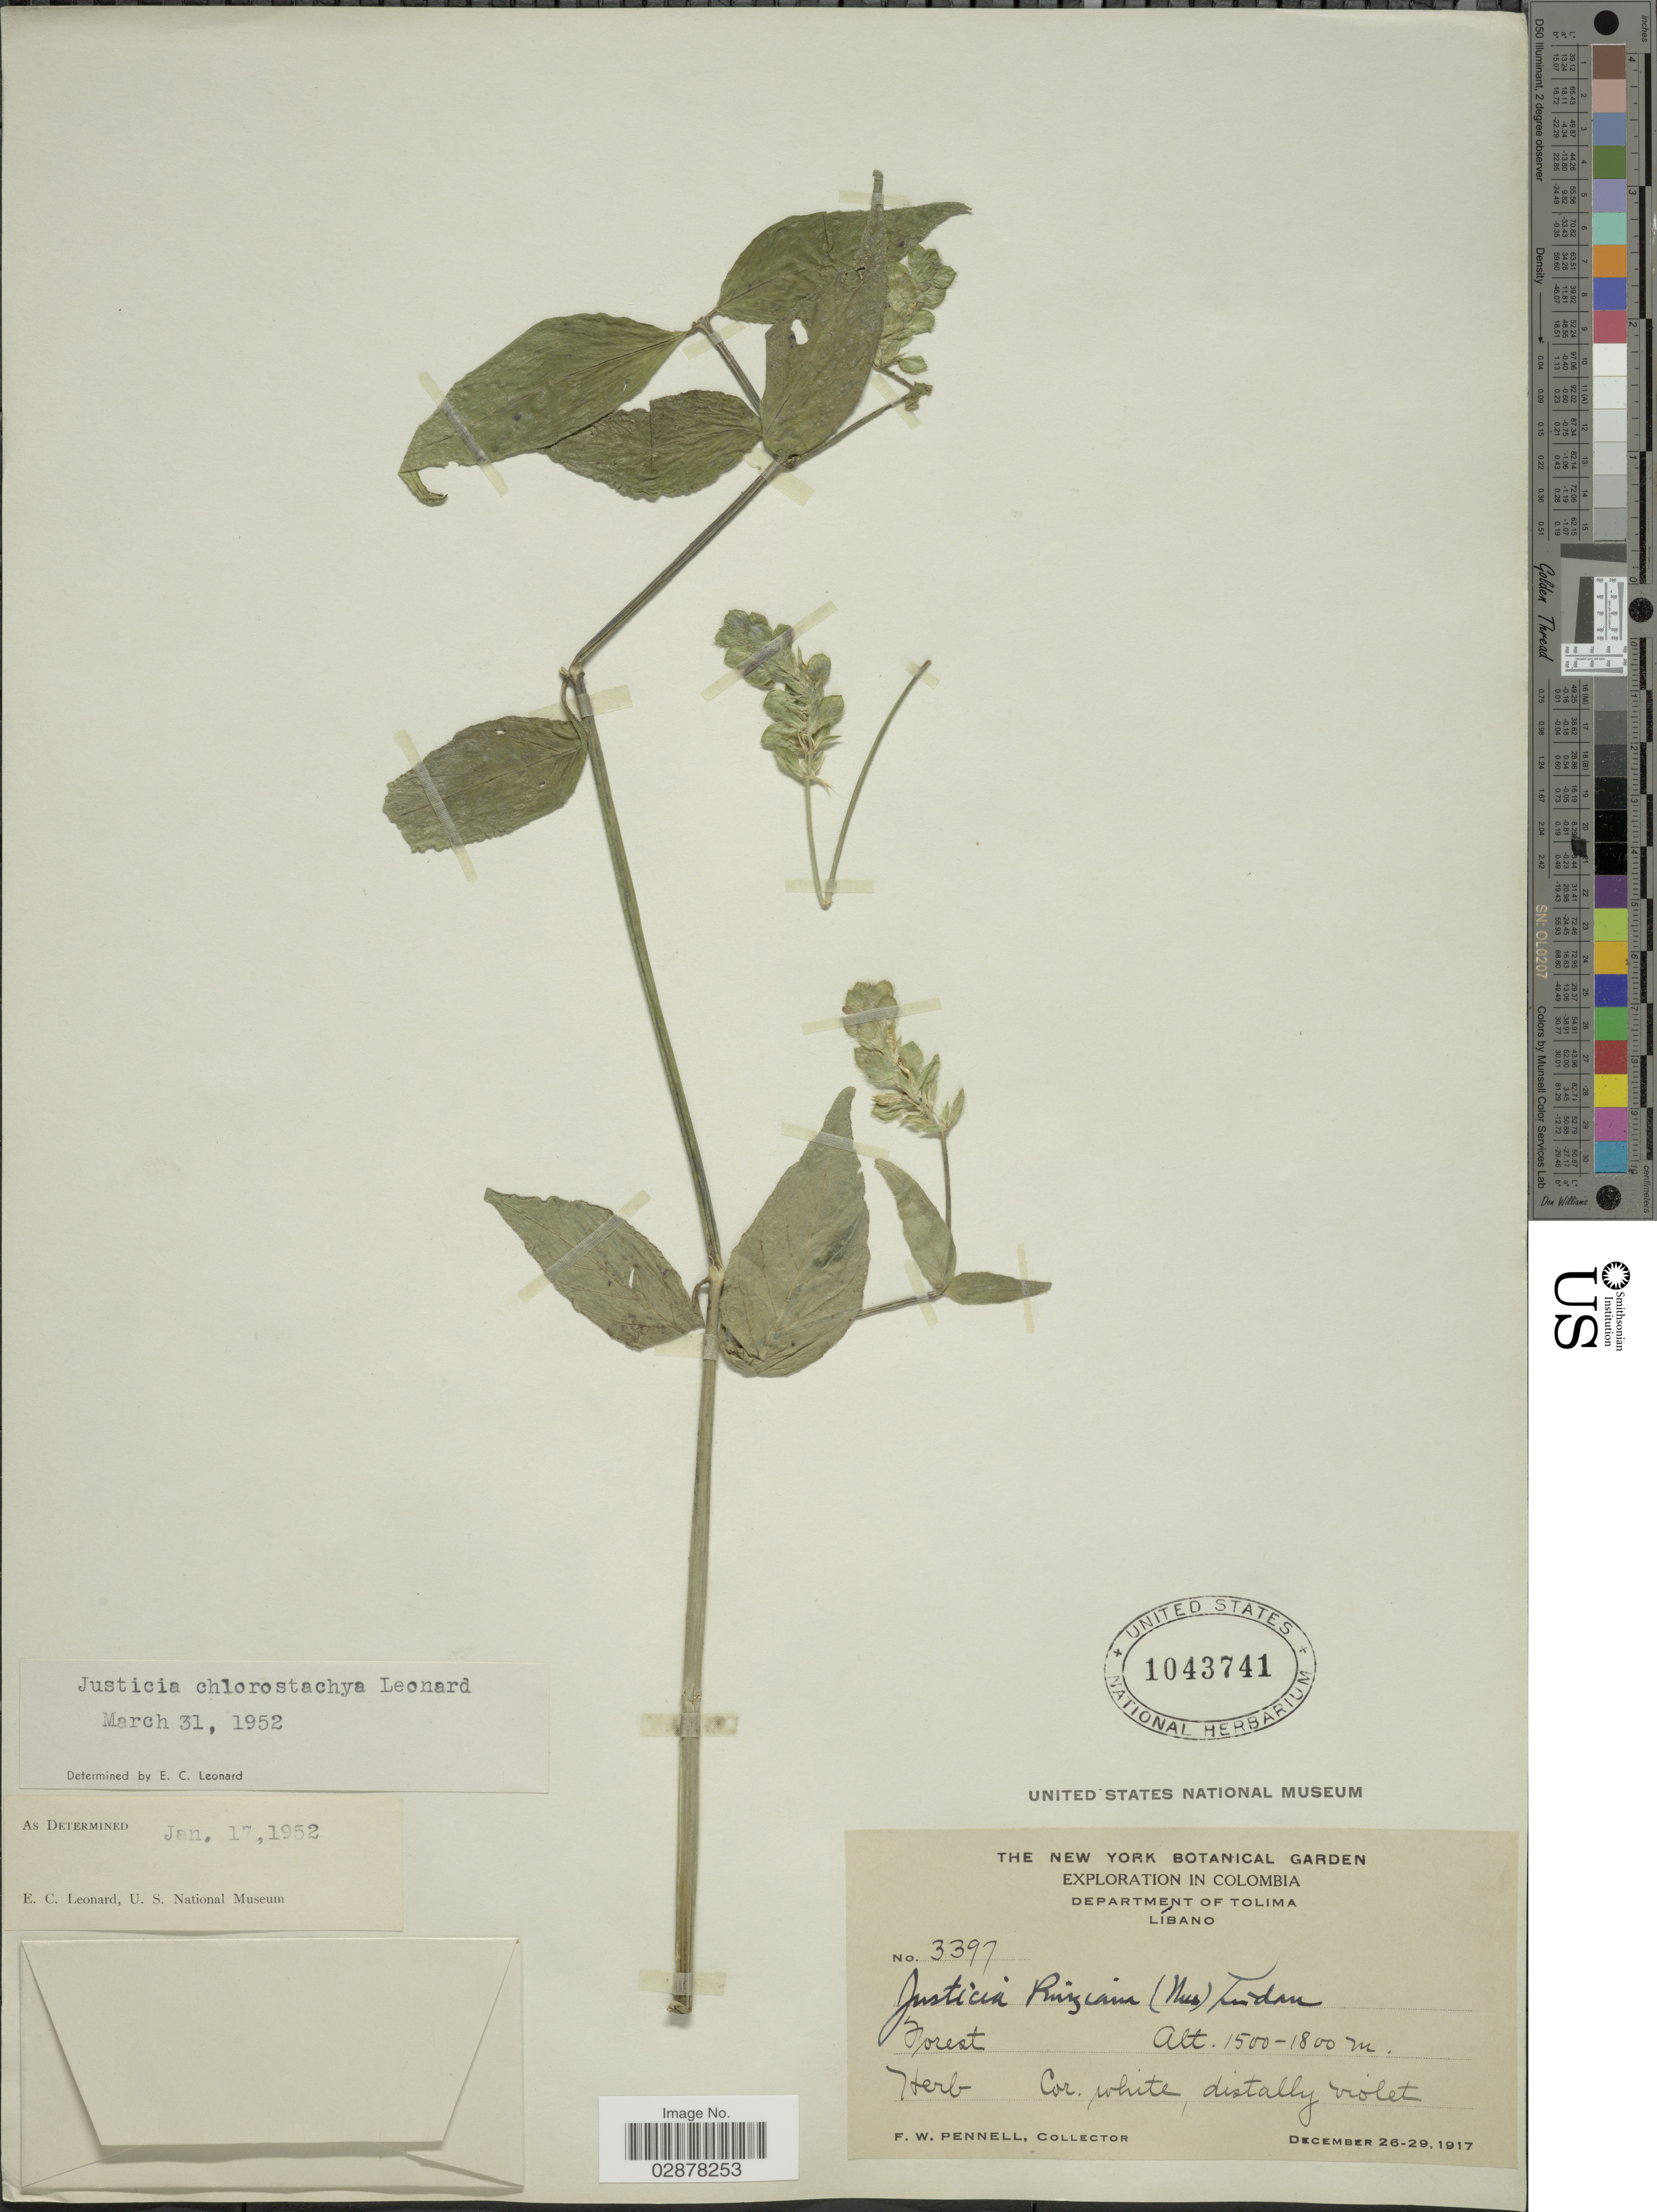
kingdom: Plantae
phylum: Tracheophyta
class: Magnoliopsida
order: Lamiales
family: Acanthaceae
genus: Justicia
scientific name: Justicia chlorostachya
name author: Leonard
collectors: F. W. Pennell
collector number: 3397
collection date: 1917-12-26/1917-12-29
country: Colombia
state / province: Tolima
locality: Department of Tolima, Líbano.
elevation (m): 1500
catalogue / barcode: US 1043741